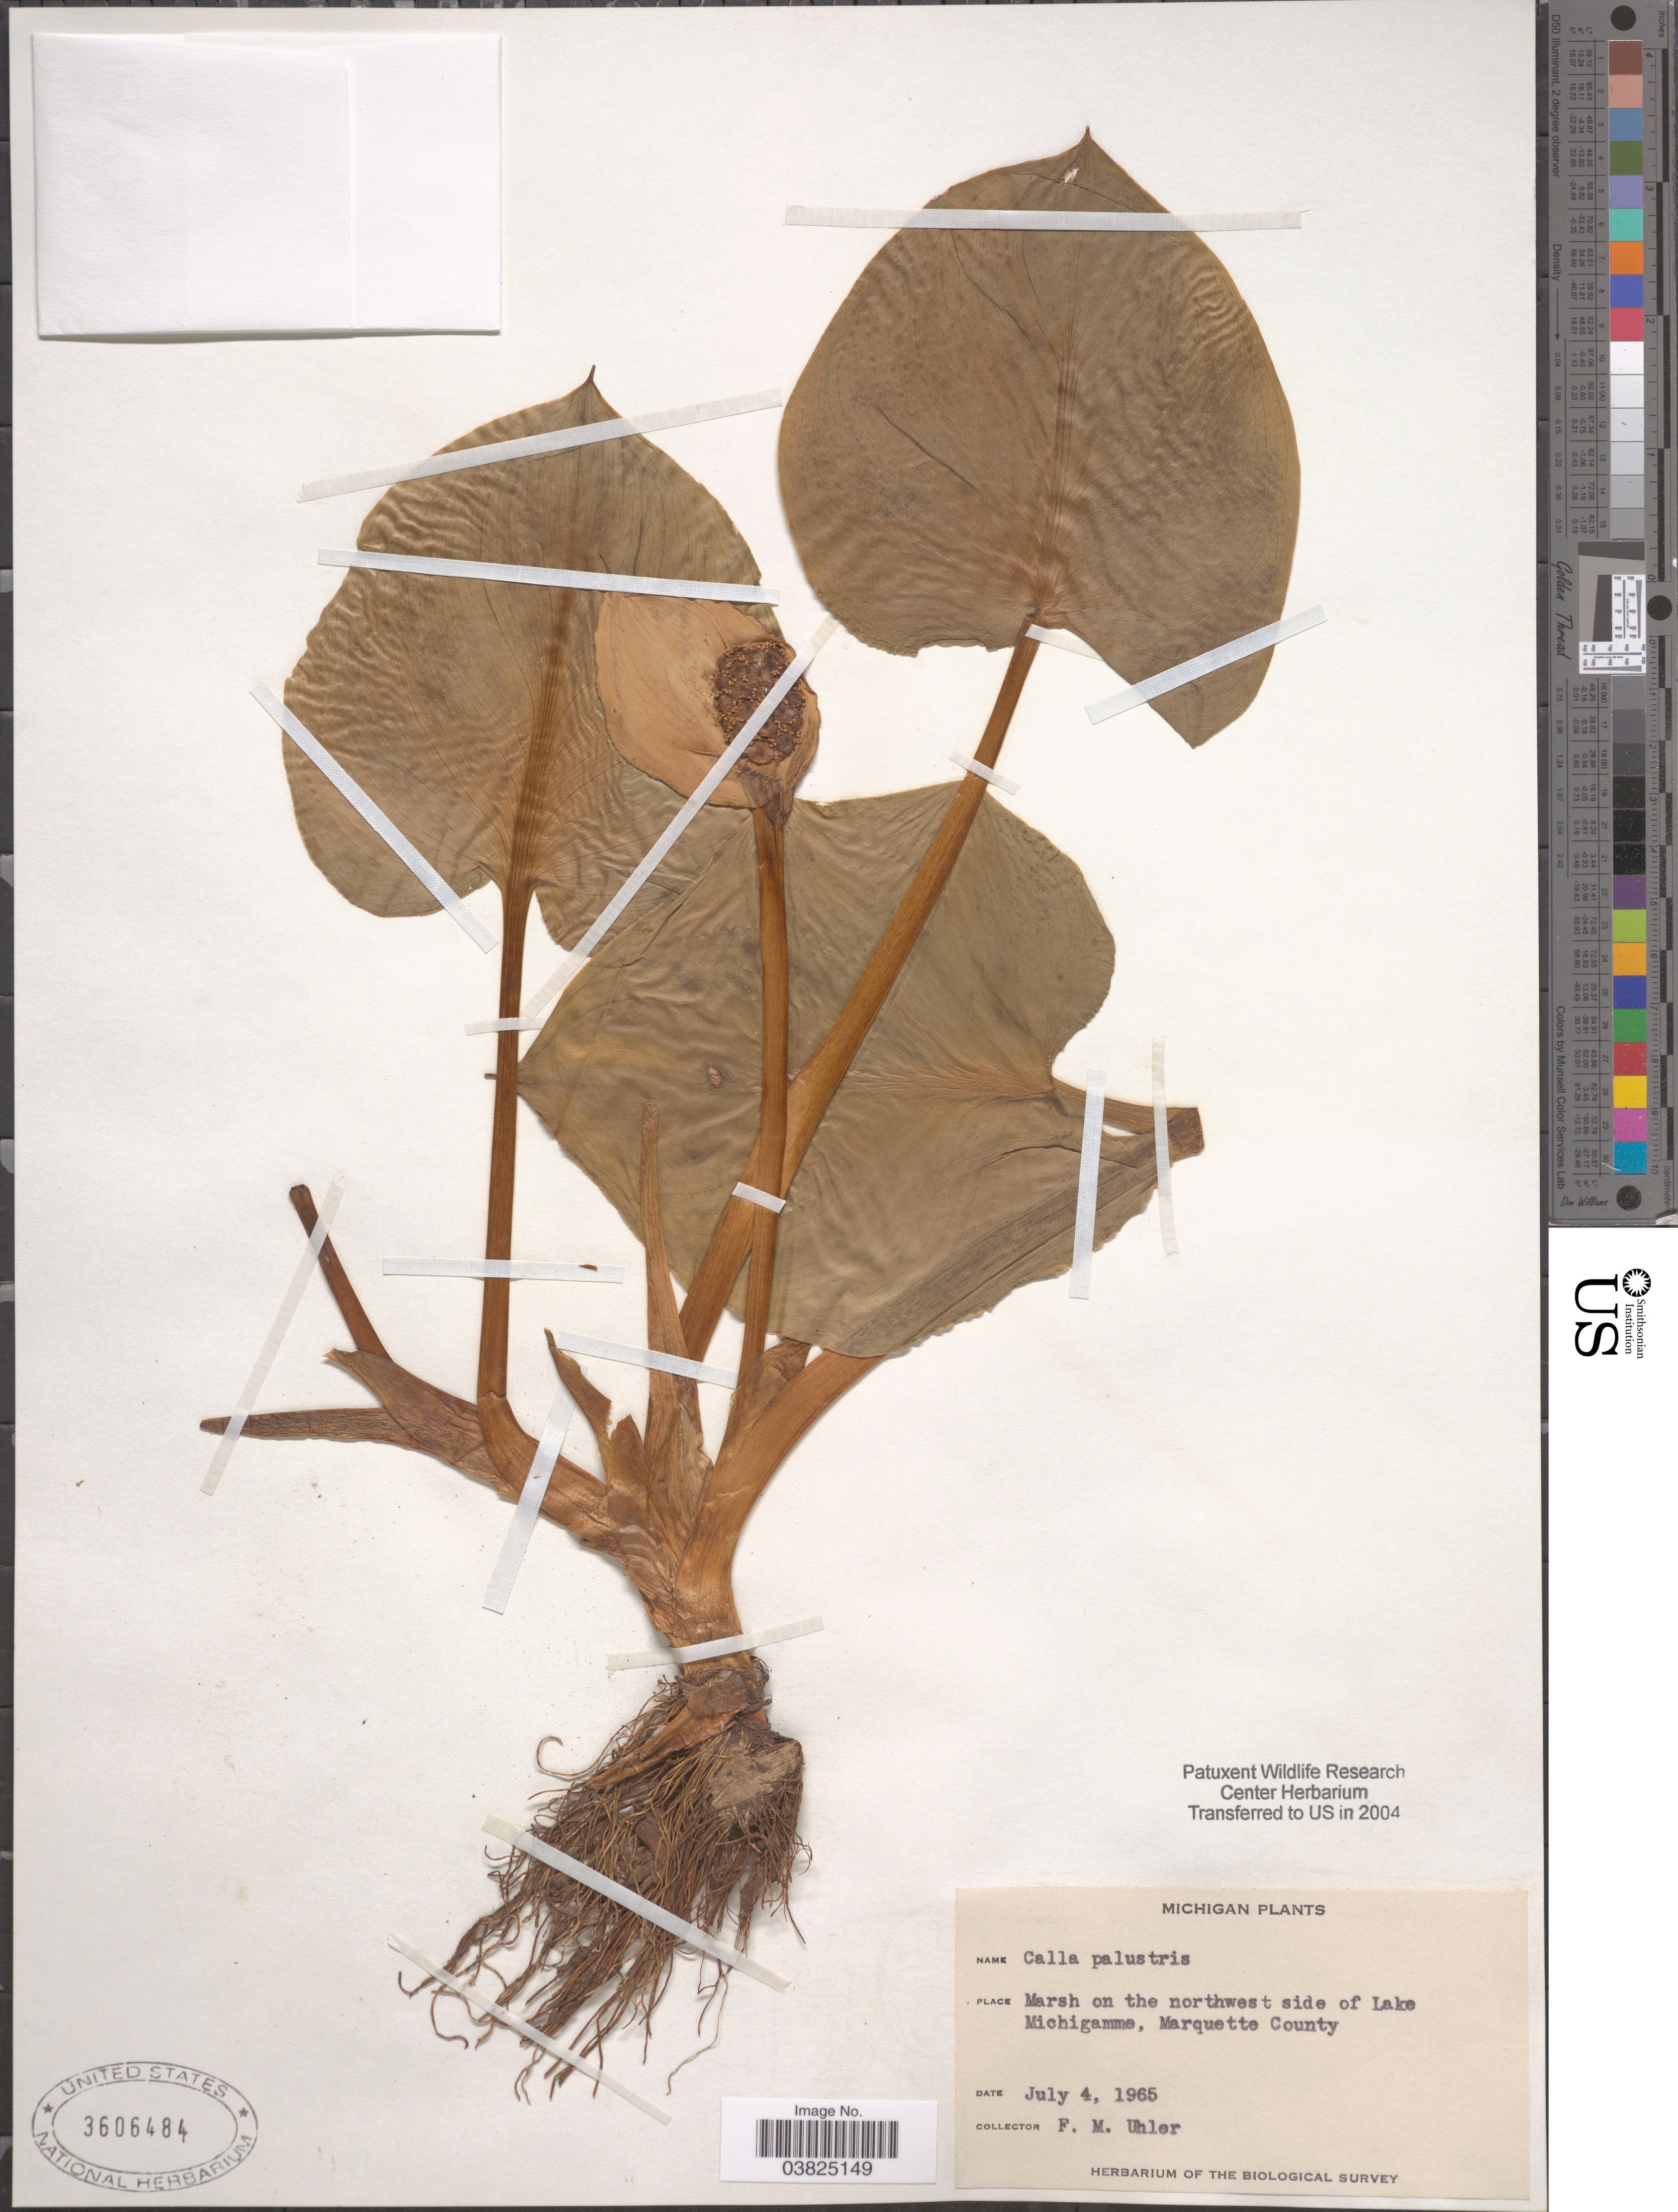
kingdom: Plantae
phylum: Tracheophyta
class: Liliopsida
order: Alismatales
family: Araceae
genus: Calla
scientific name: Calla palustris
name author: L.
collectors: F. M. Uhler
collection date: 1965-07-04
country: United States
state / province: Michigan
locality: Marsh on the northwest side of Lake Michigamme, Marquette County.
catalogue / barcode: US 3606484